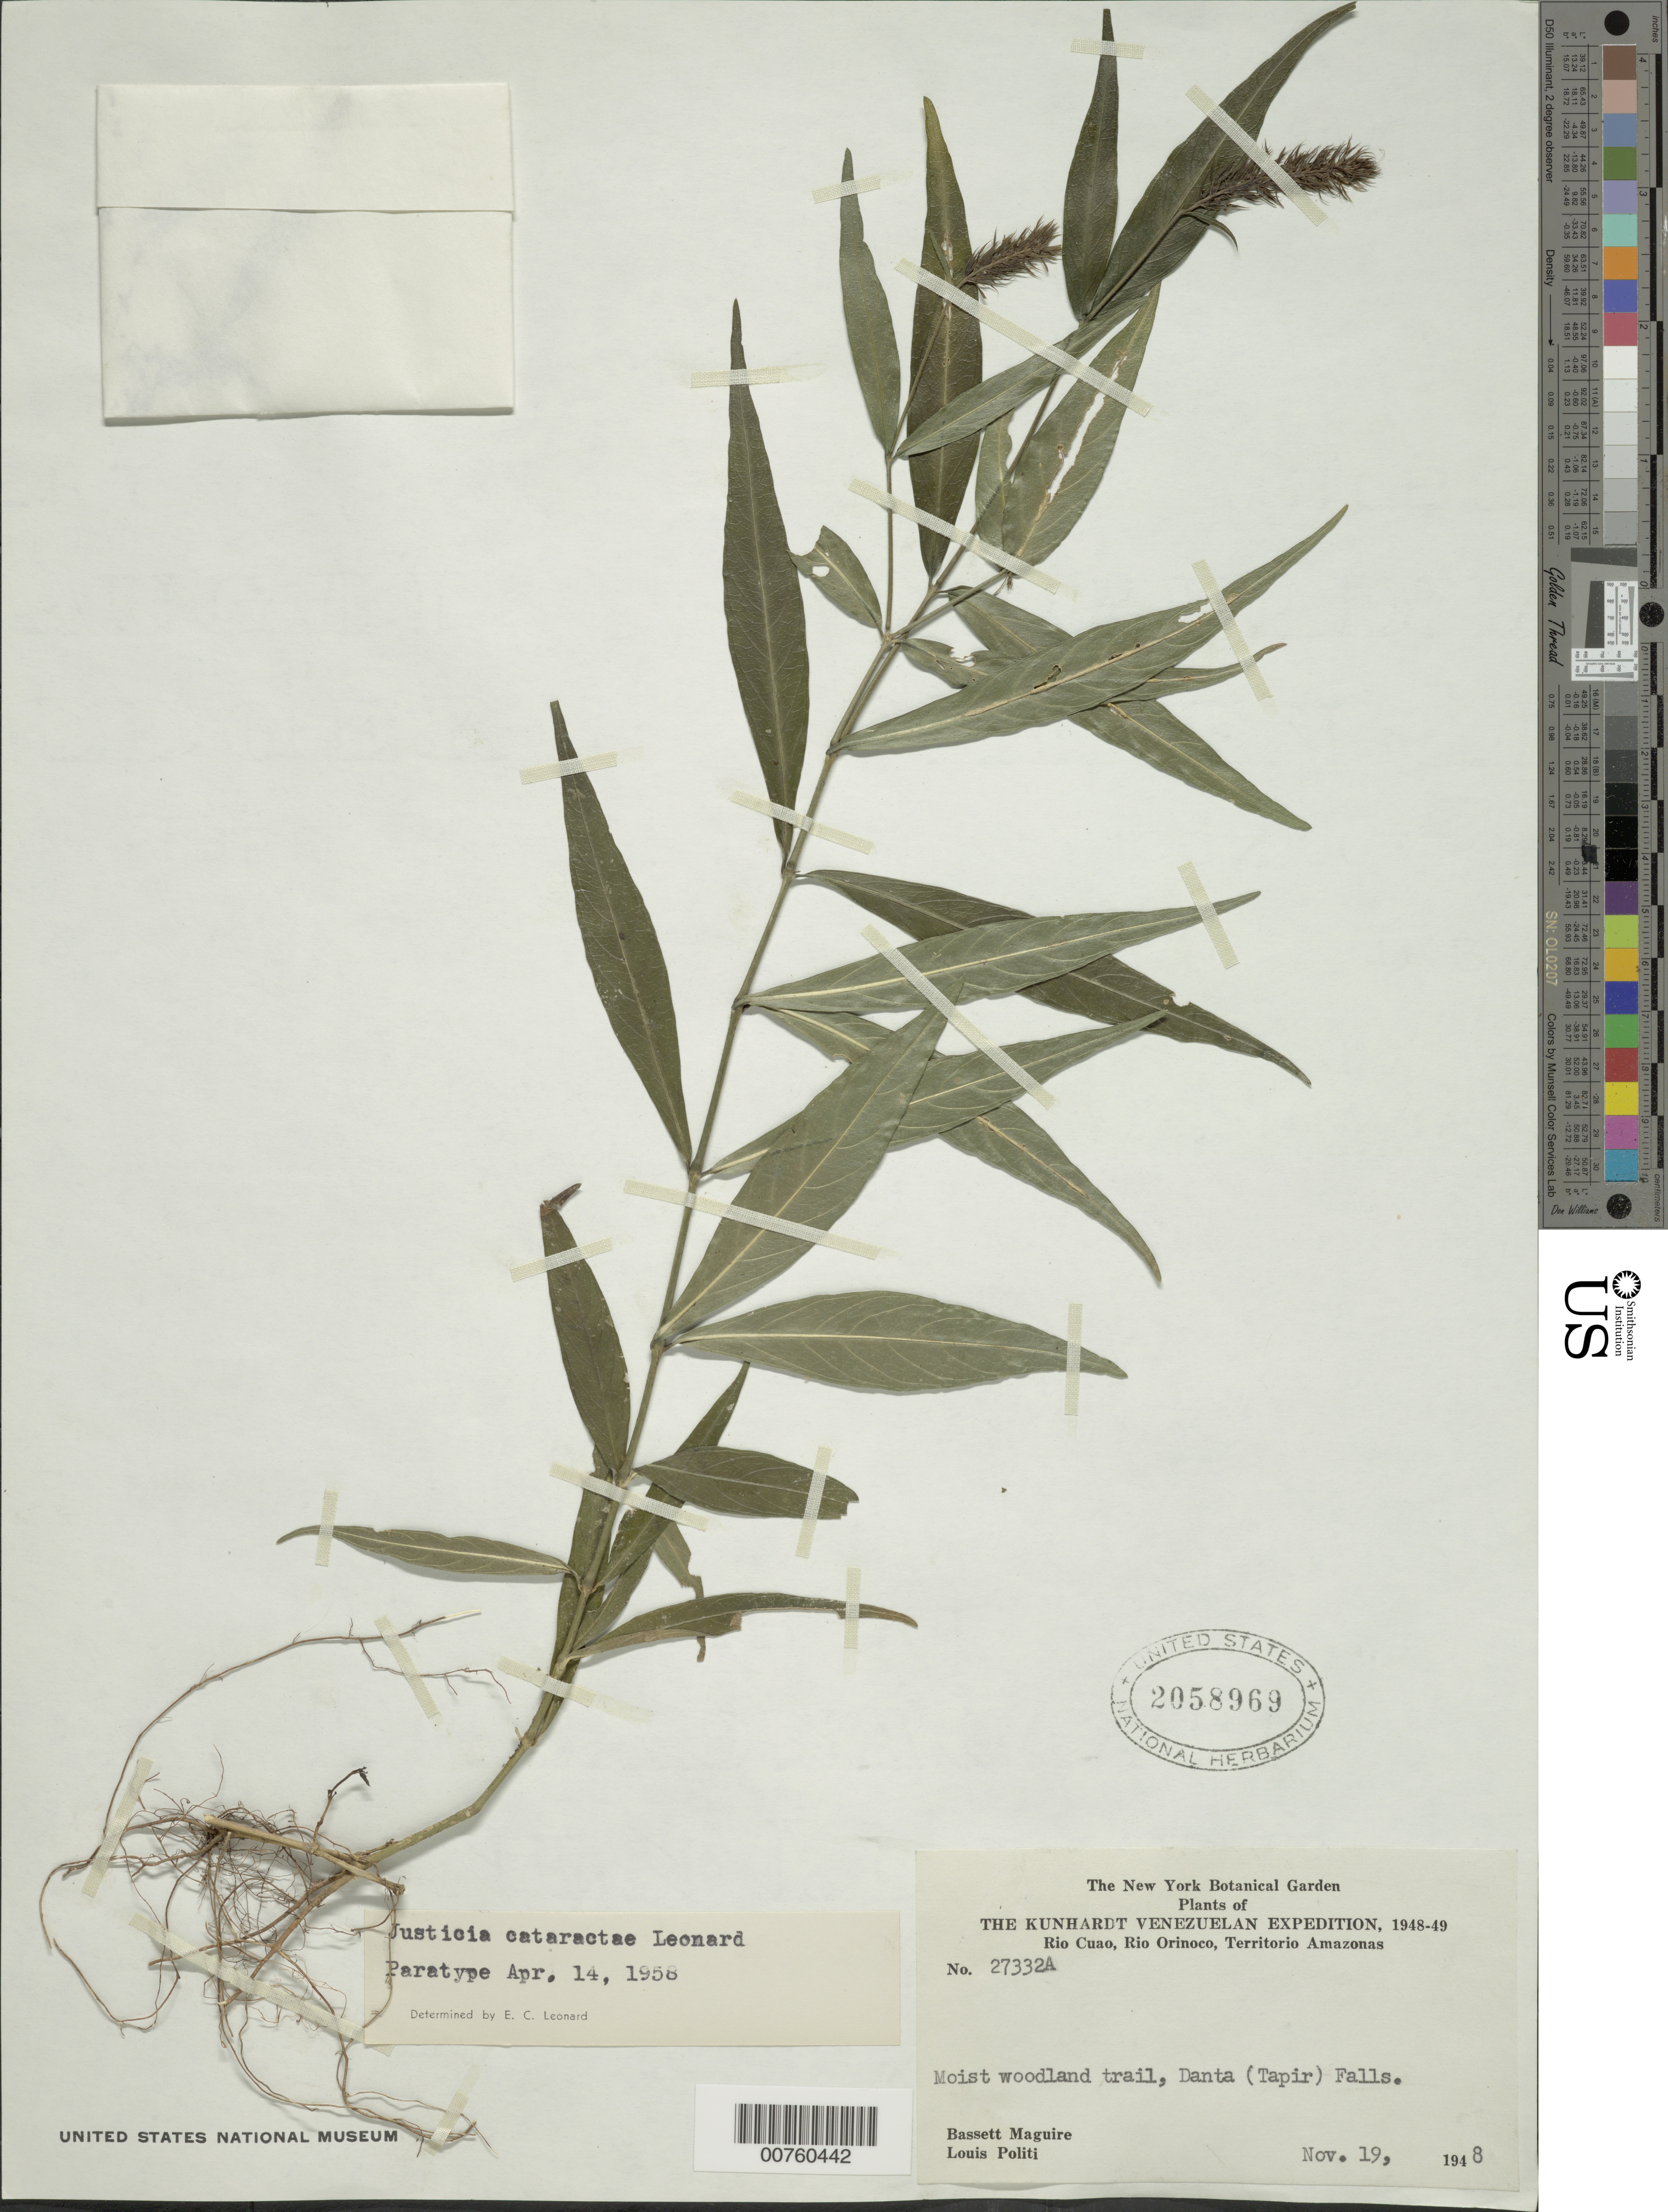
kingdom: Plantae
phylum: Tracheophyta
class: Magnoliopsida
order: Lamiales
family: Acanthaceae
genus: Justicia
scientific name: Justicia cataractae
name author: Leonard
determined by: Leonard, Emery C., (US)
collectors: B. Maguire & L. Politi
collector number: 27332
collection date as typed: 19-Nov-48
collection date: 1948-11-19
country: Venezuela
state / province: Amazonas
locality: Cerro Sipapo (Paráque), Río Cuao, Danta (Tapir) Falls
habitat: Moist woodland trail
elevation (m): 140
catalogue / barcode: US 2058969